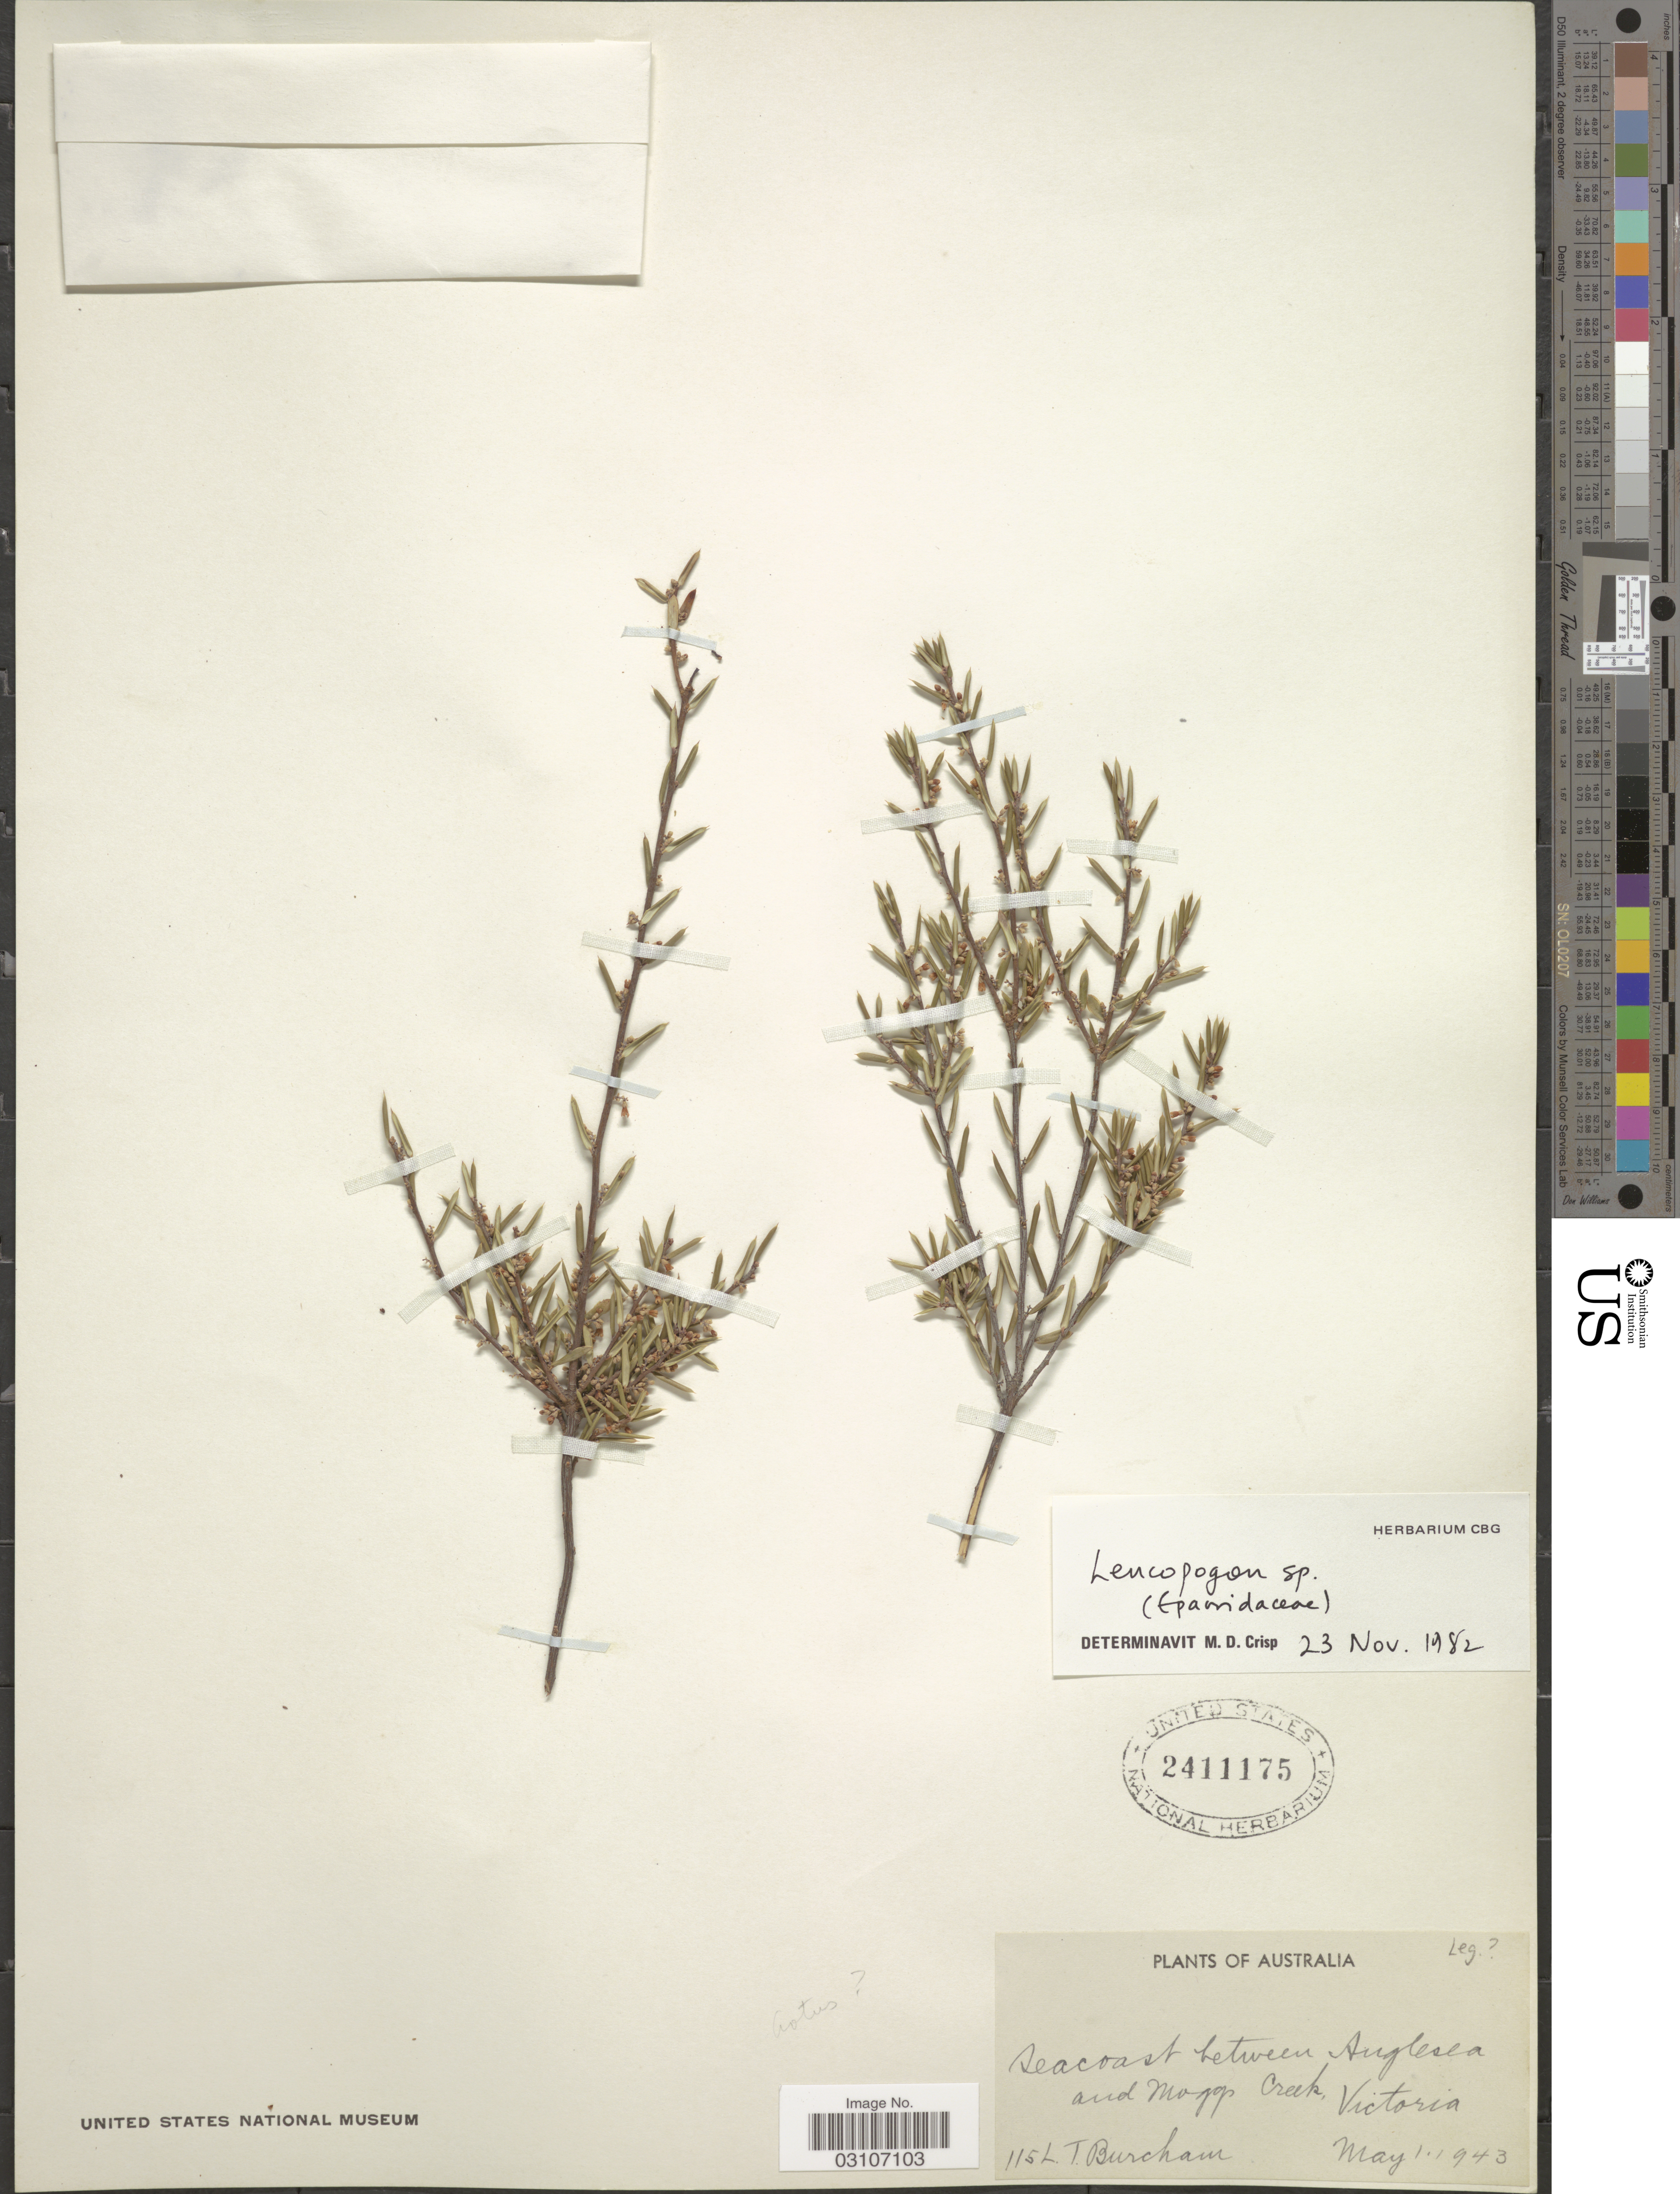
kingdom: Plantae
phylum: Tracheophyta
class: Magnoliopsida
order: Ericales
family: Ericaceae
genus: Leucopogon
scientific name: Leucopogon sp.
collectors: L. Burcham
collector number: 115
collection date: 1943-05-01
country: Australia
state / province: Victoria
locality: Seacoast between Anglesea and Moggs Creek, Victoria.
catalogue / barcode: US 2411175